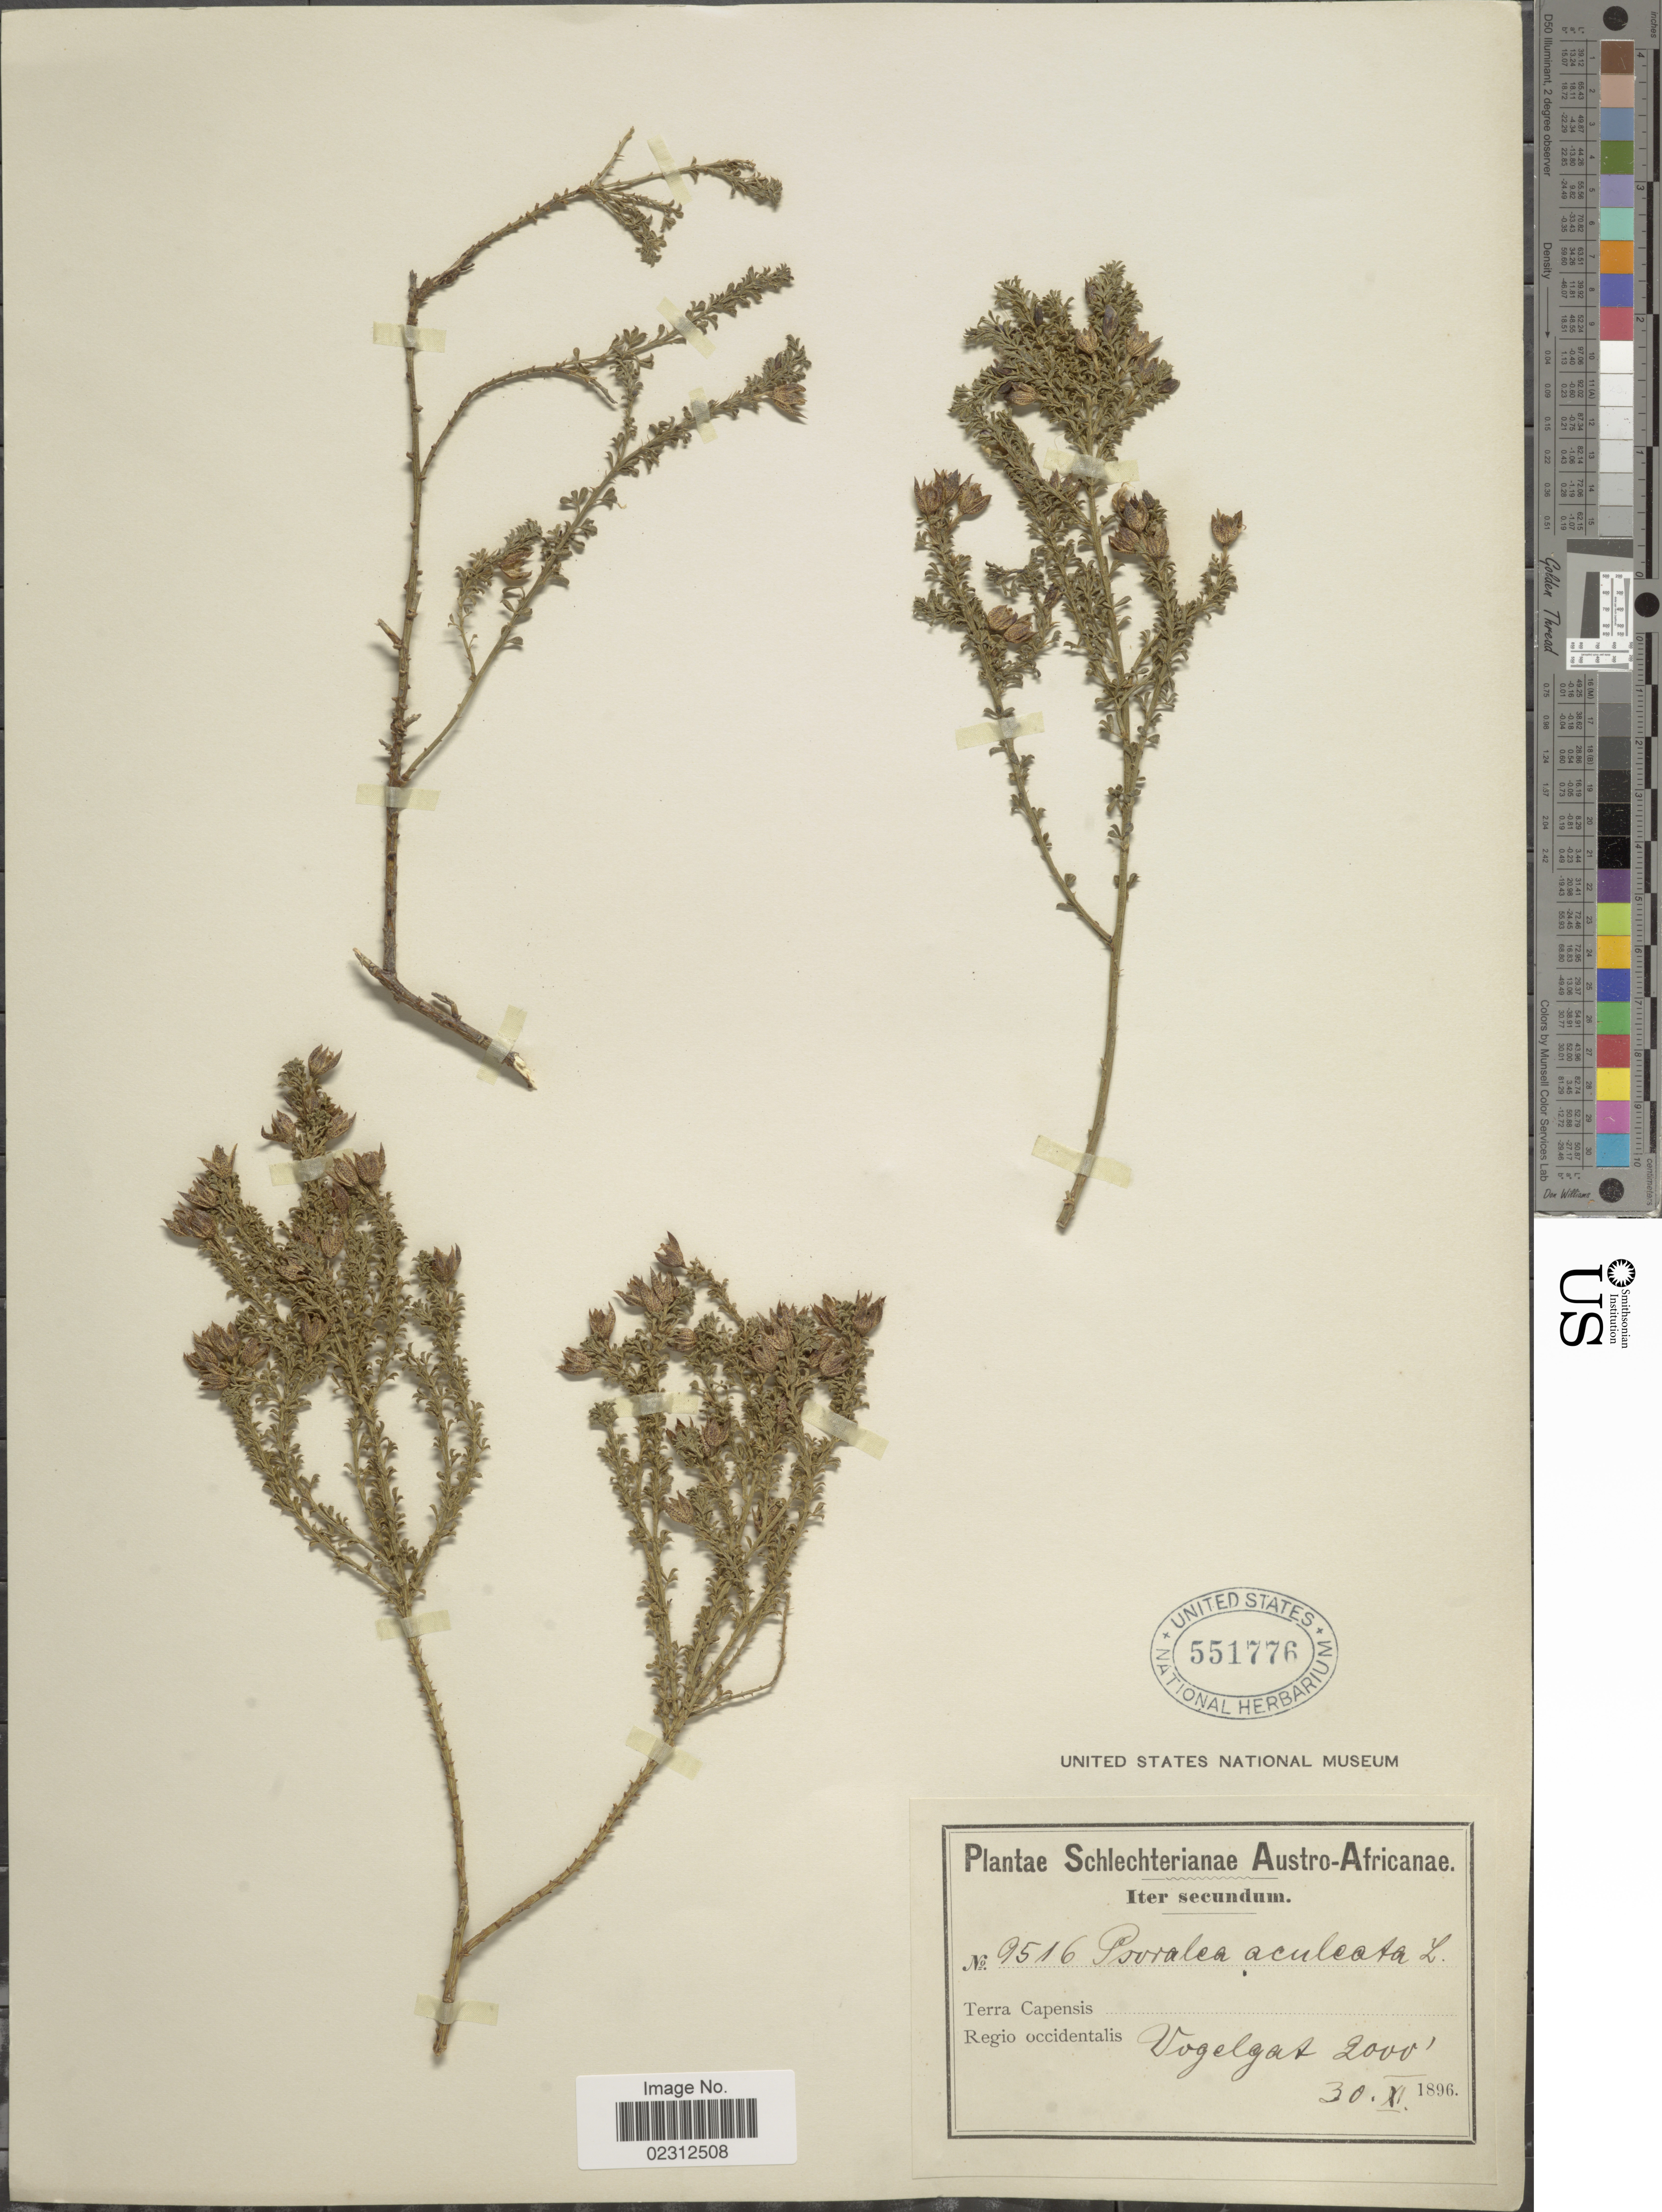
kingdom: Plantae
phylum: Tracheophyta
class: Magnoliopsida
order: Fabales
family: Fabaceae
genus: Psoralea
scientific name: Psoralea aculeata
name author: L.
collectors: Schlechter, --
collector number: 9516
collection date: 1896-11-30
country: South Africa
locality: Terra Capensis, Vogelgat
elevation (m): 610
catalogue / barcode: US 551776